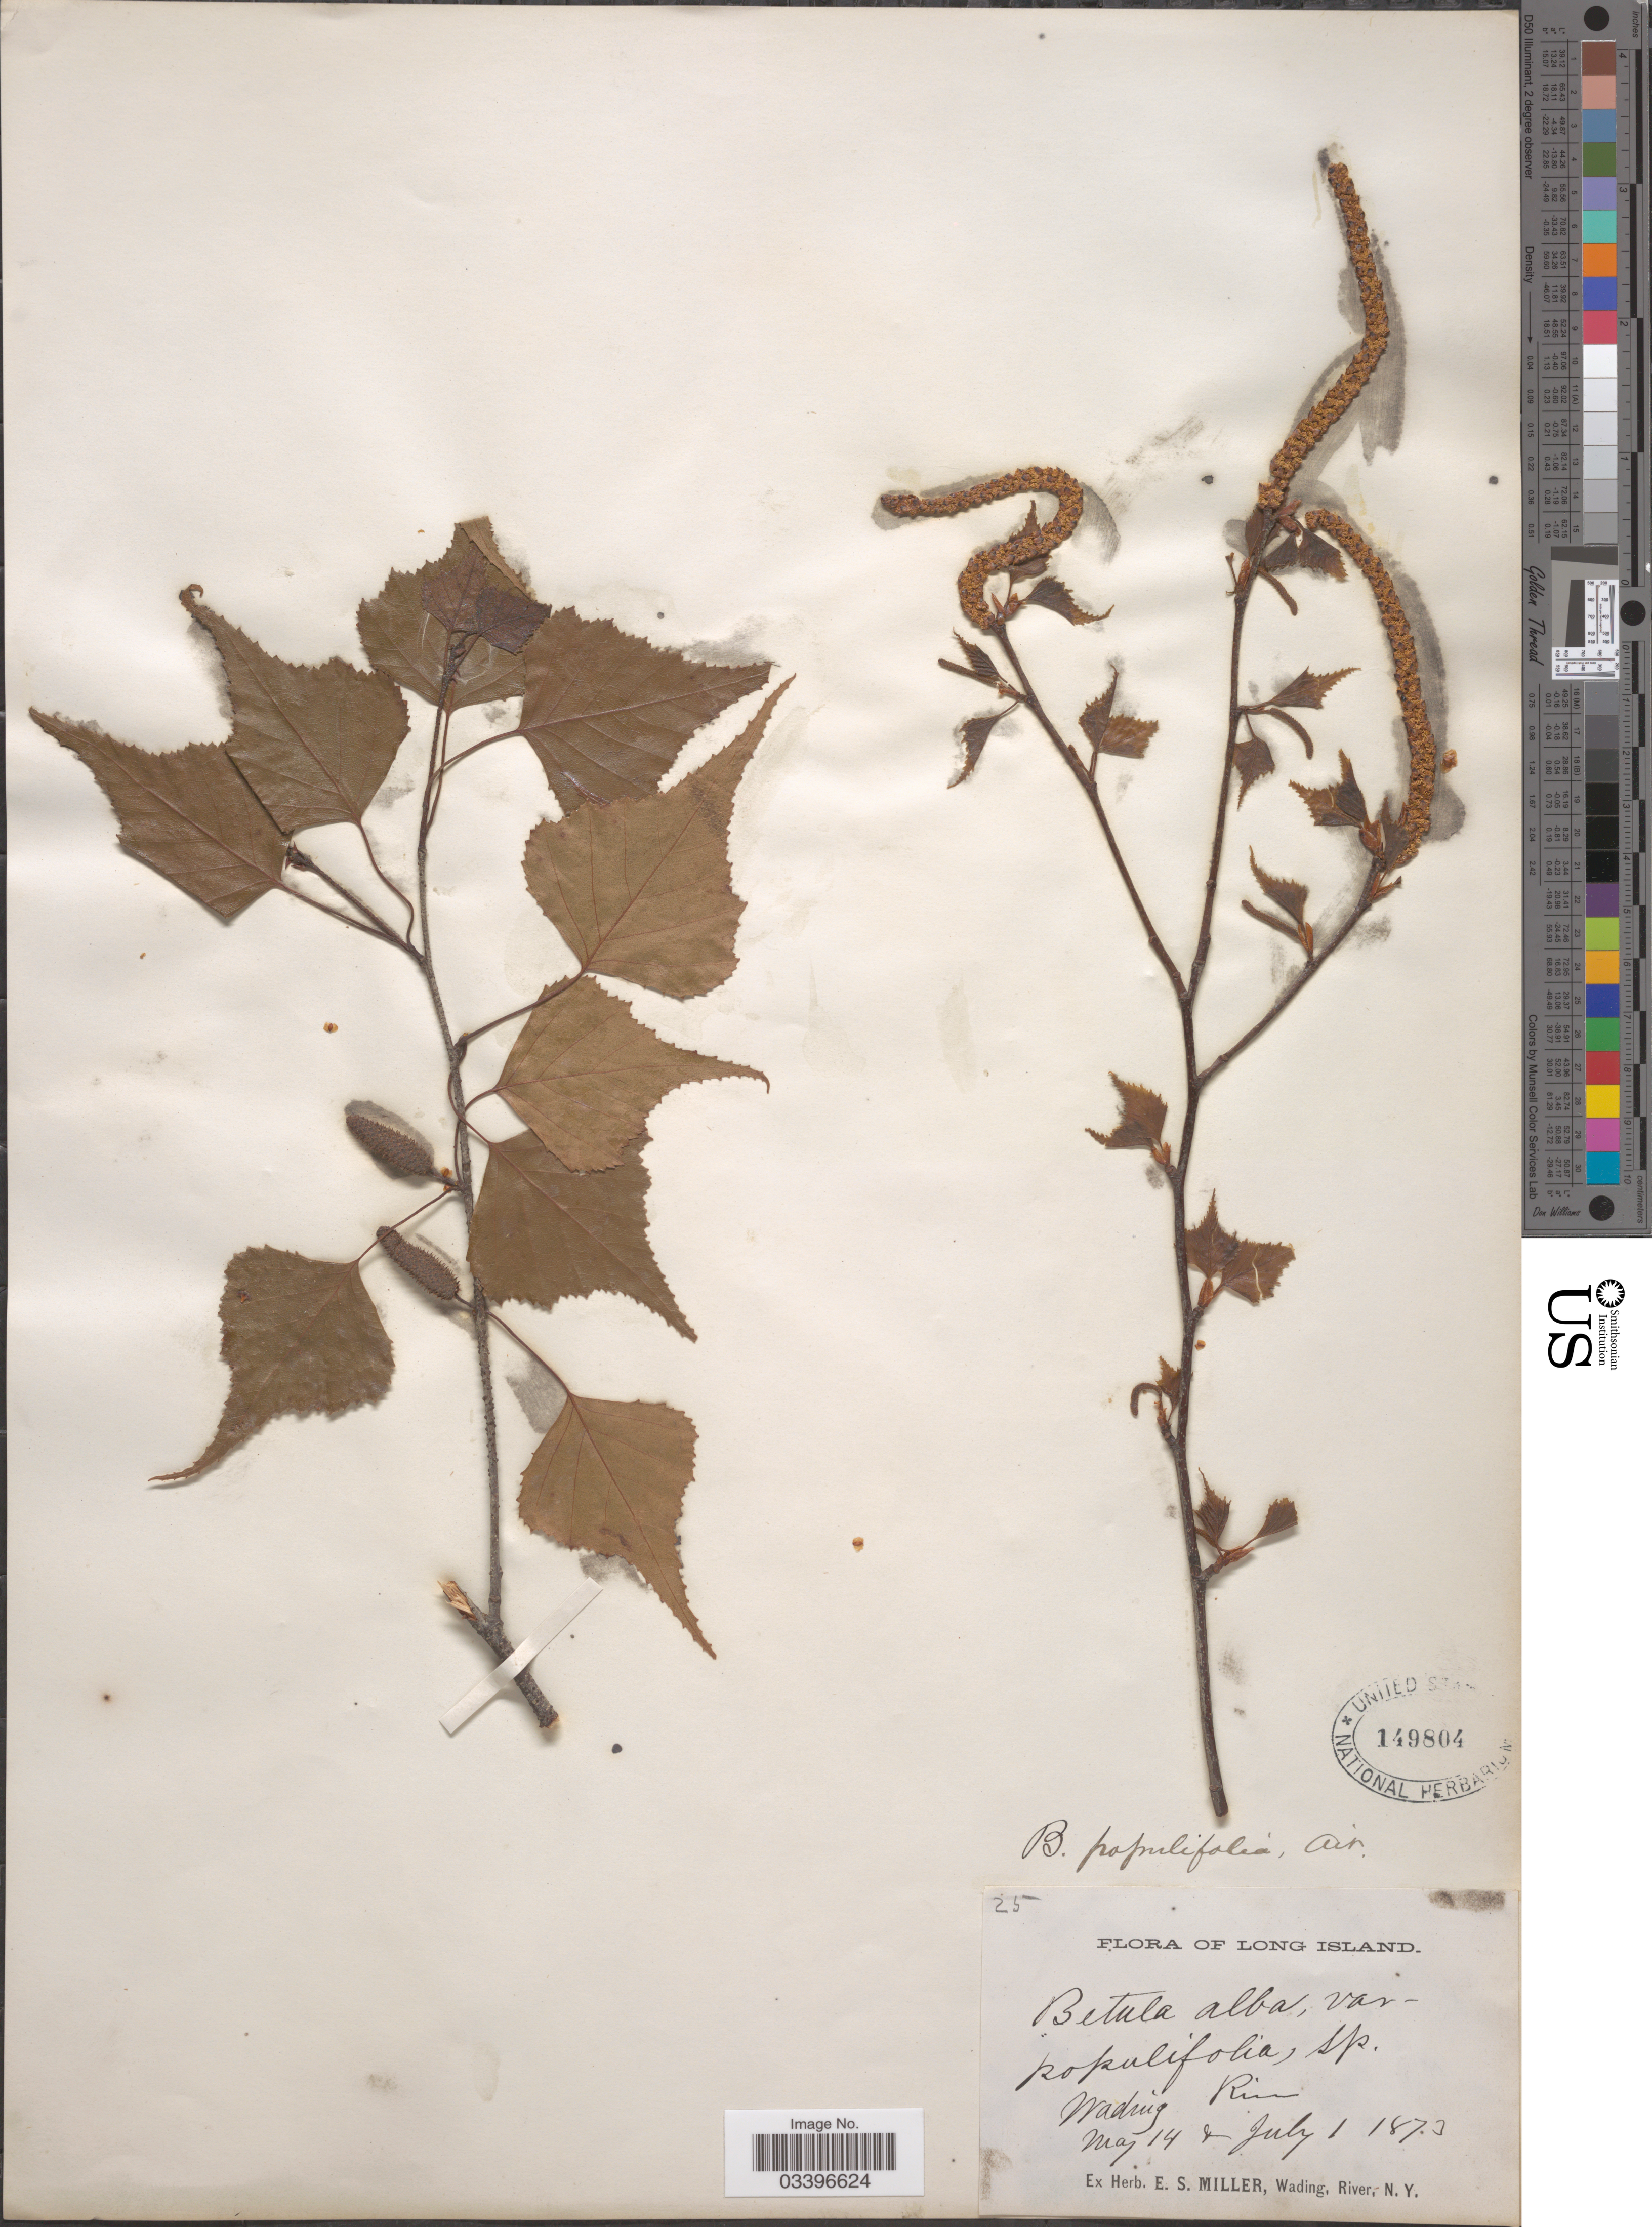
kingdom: Plantae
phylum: Tracheophyta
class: Magnoliopsida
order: Fagales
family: Betulaceae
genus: Betula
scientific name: Betula populifolia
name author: Marshall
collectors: ex herb. E. S. Miller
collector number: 25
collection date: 1873-05-14/1873-07-01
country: United States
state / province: New York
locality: Long Island. Wading River.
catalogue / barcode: US 149804